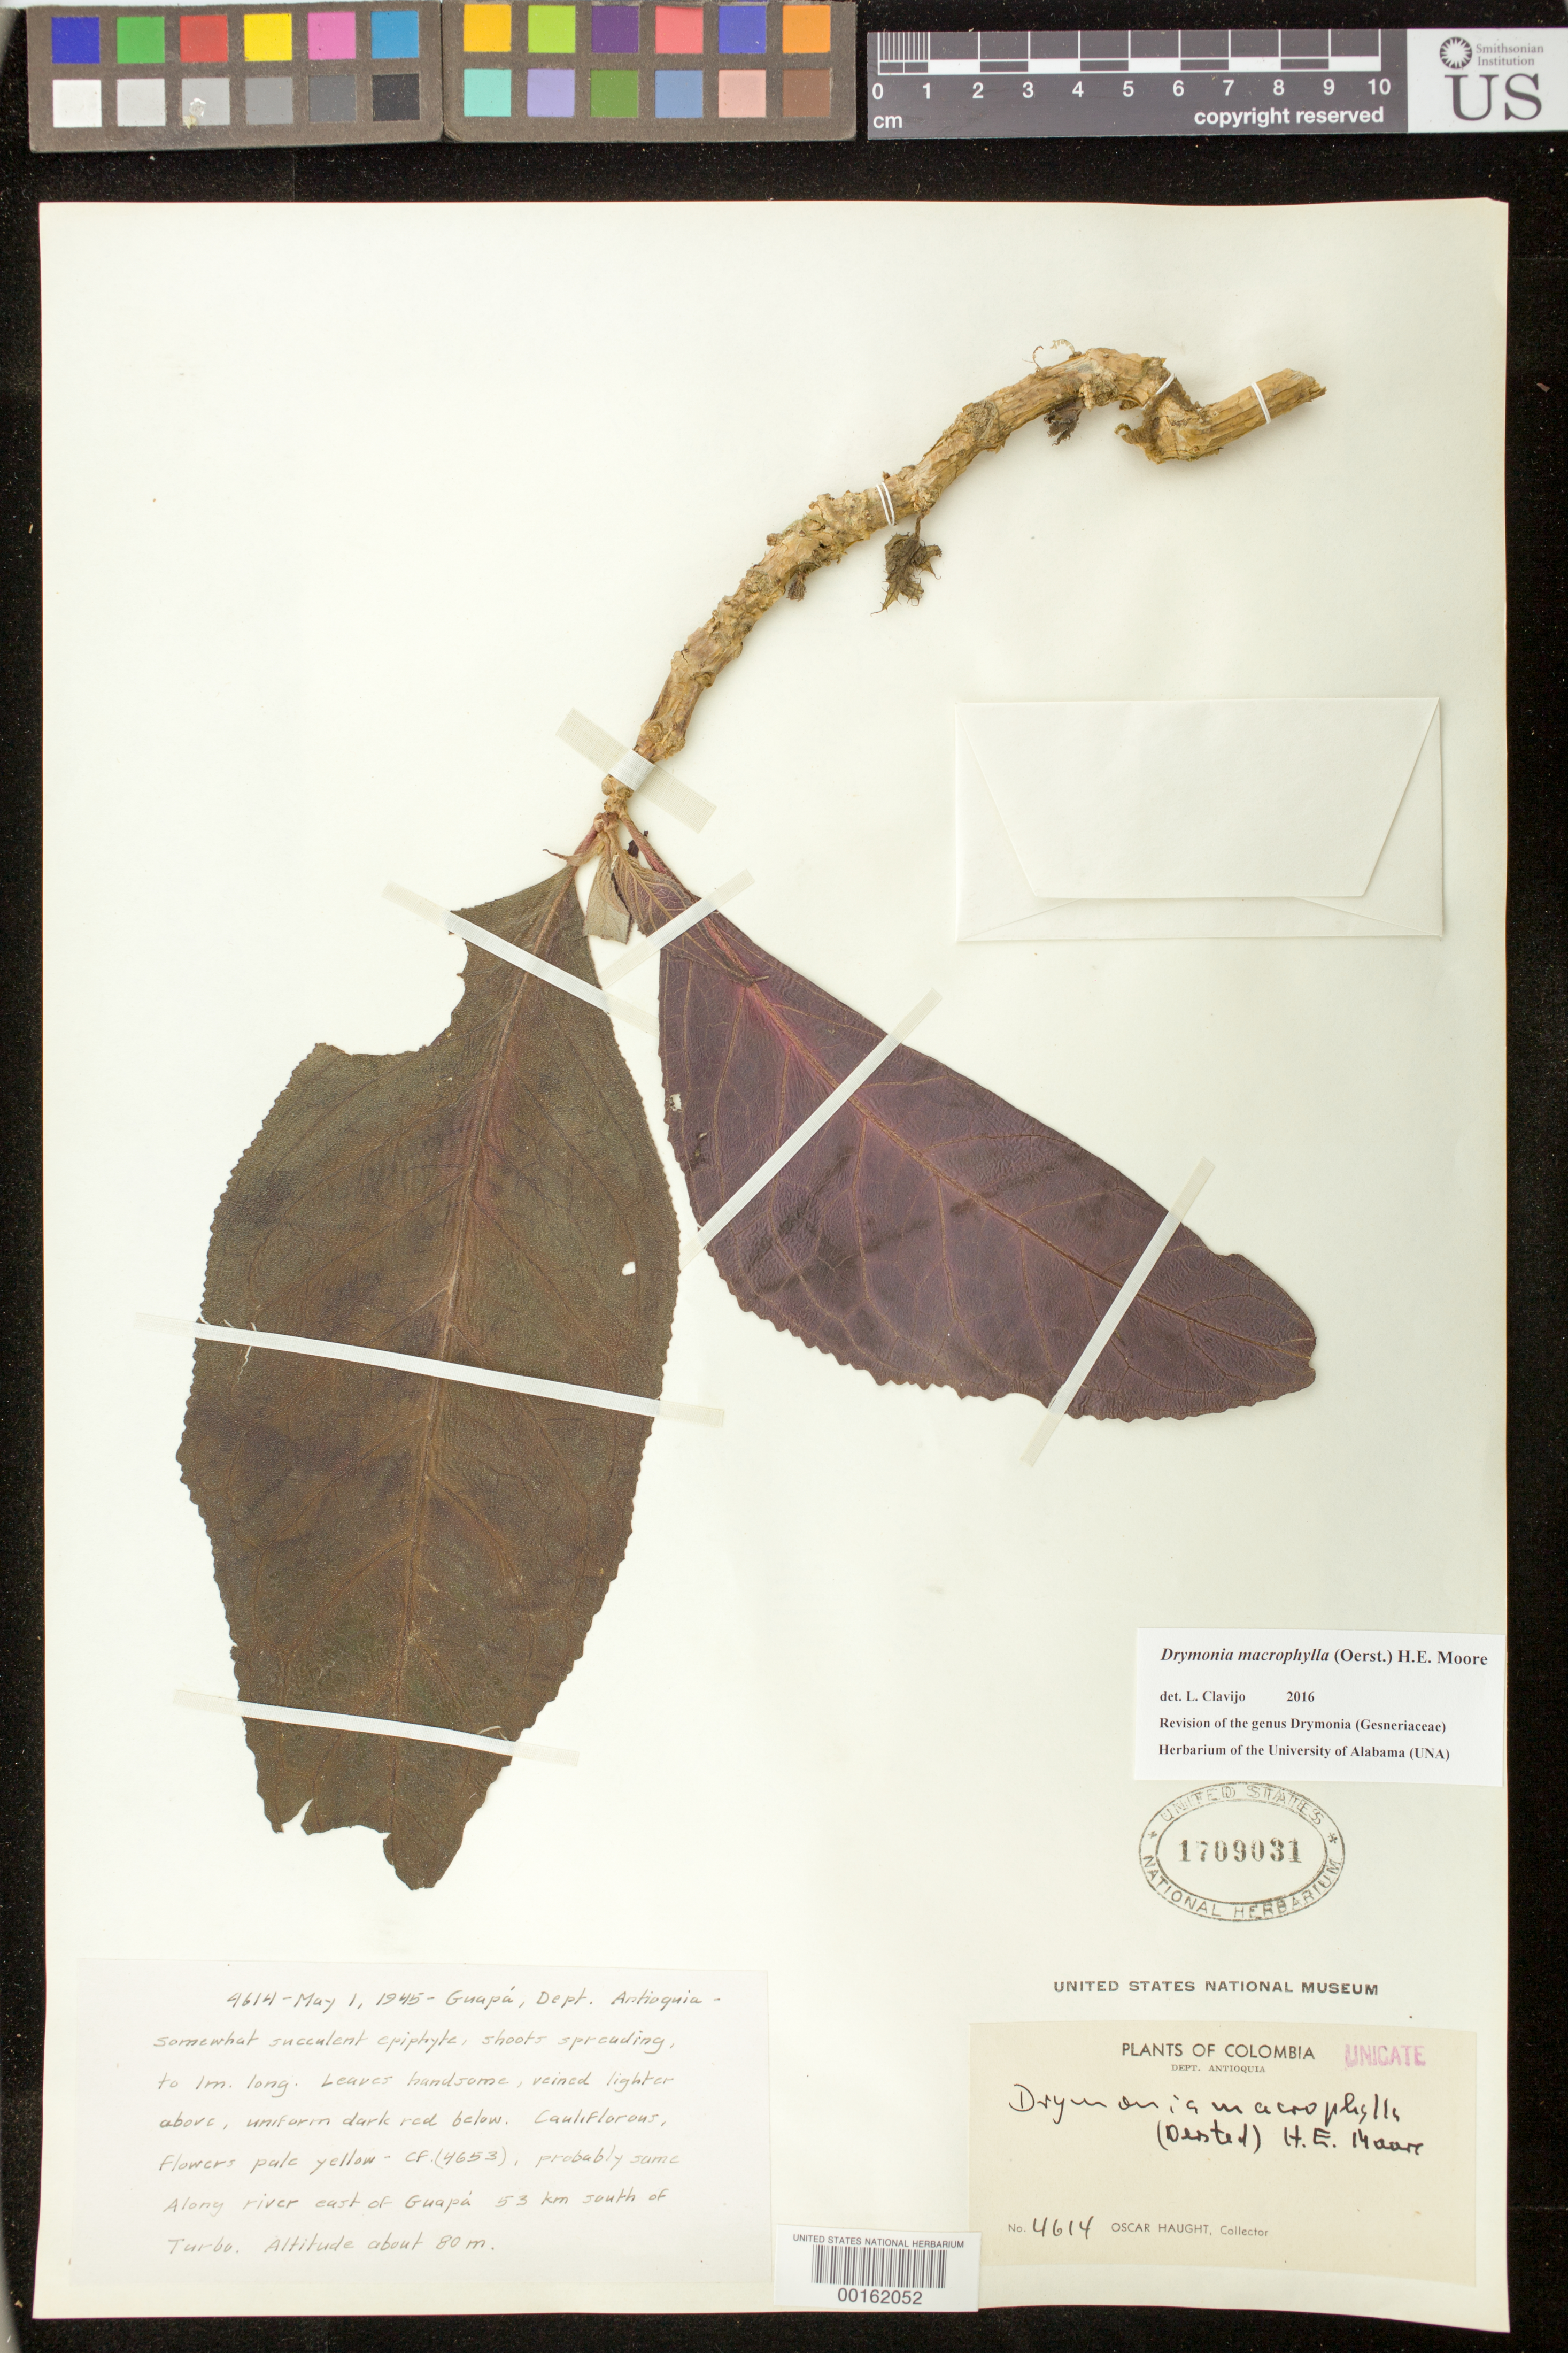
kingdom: Plantae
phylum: Tracheophyta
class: Magnoliopsida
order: Lamiales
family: Gesneriaceae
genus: Drymonia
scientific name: Drymonia macrophylla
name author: (Oerst.) H.E. Moore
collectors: O. L. Haught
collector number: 4614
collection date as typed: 01 May 1945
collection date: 1945-05-01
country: Colombia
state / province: Antioquia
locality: Guapa, along river E of Guapa 53 km S of Turbo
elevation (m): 80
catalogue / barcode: US 1709031